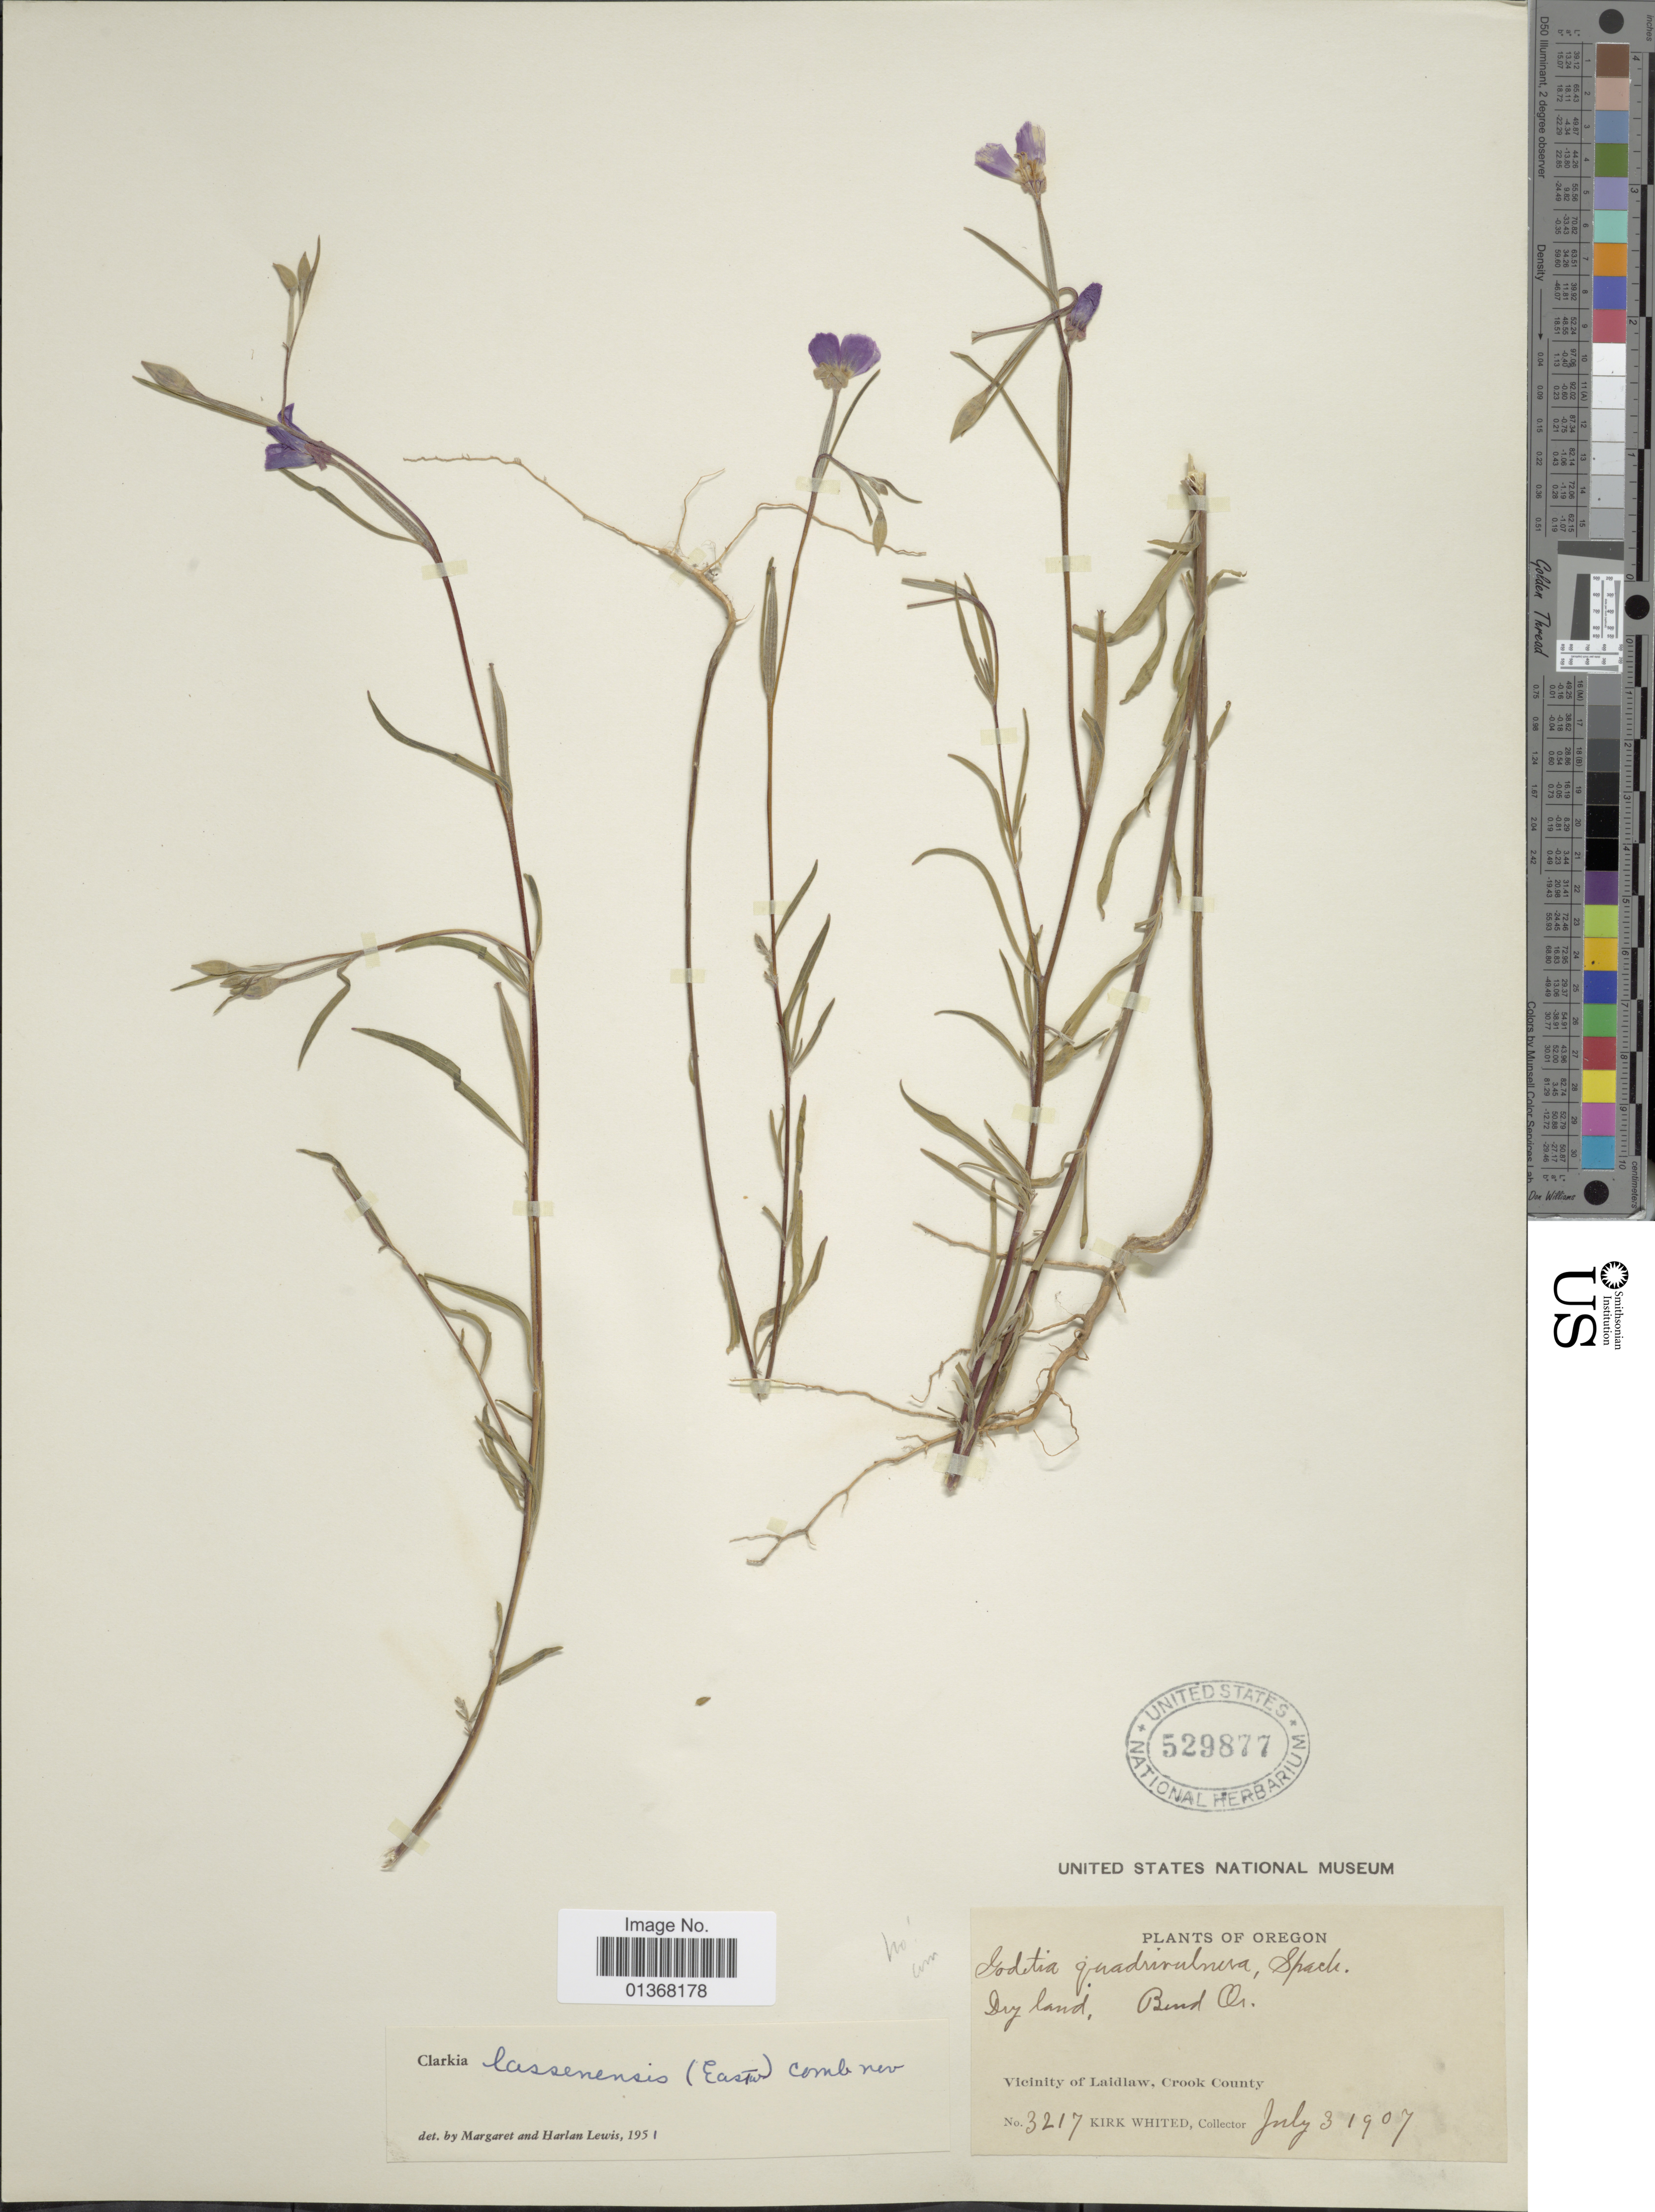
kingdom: Plantae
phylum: Tracheophyta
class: Magnoliopsida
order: Myrtales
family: Onagraceae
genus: Clarkia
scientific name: Clarkia lassenensis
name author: (Eastw.) F. H. Lewis & M.E. Lewis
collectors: K. Whited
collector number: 3217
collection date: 1907-07-03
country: United States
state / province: Oregon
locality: Vicinity of Laidlaw, Crook County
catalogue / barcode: US 529877